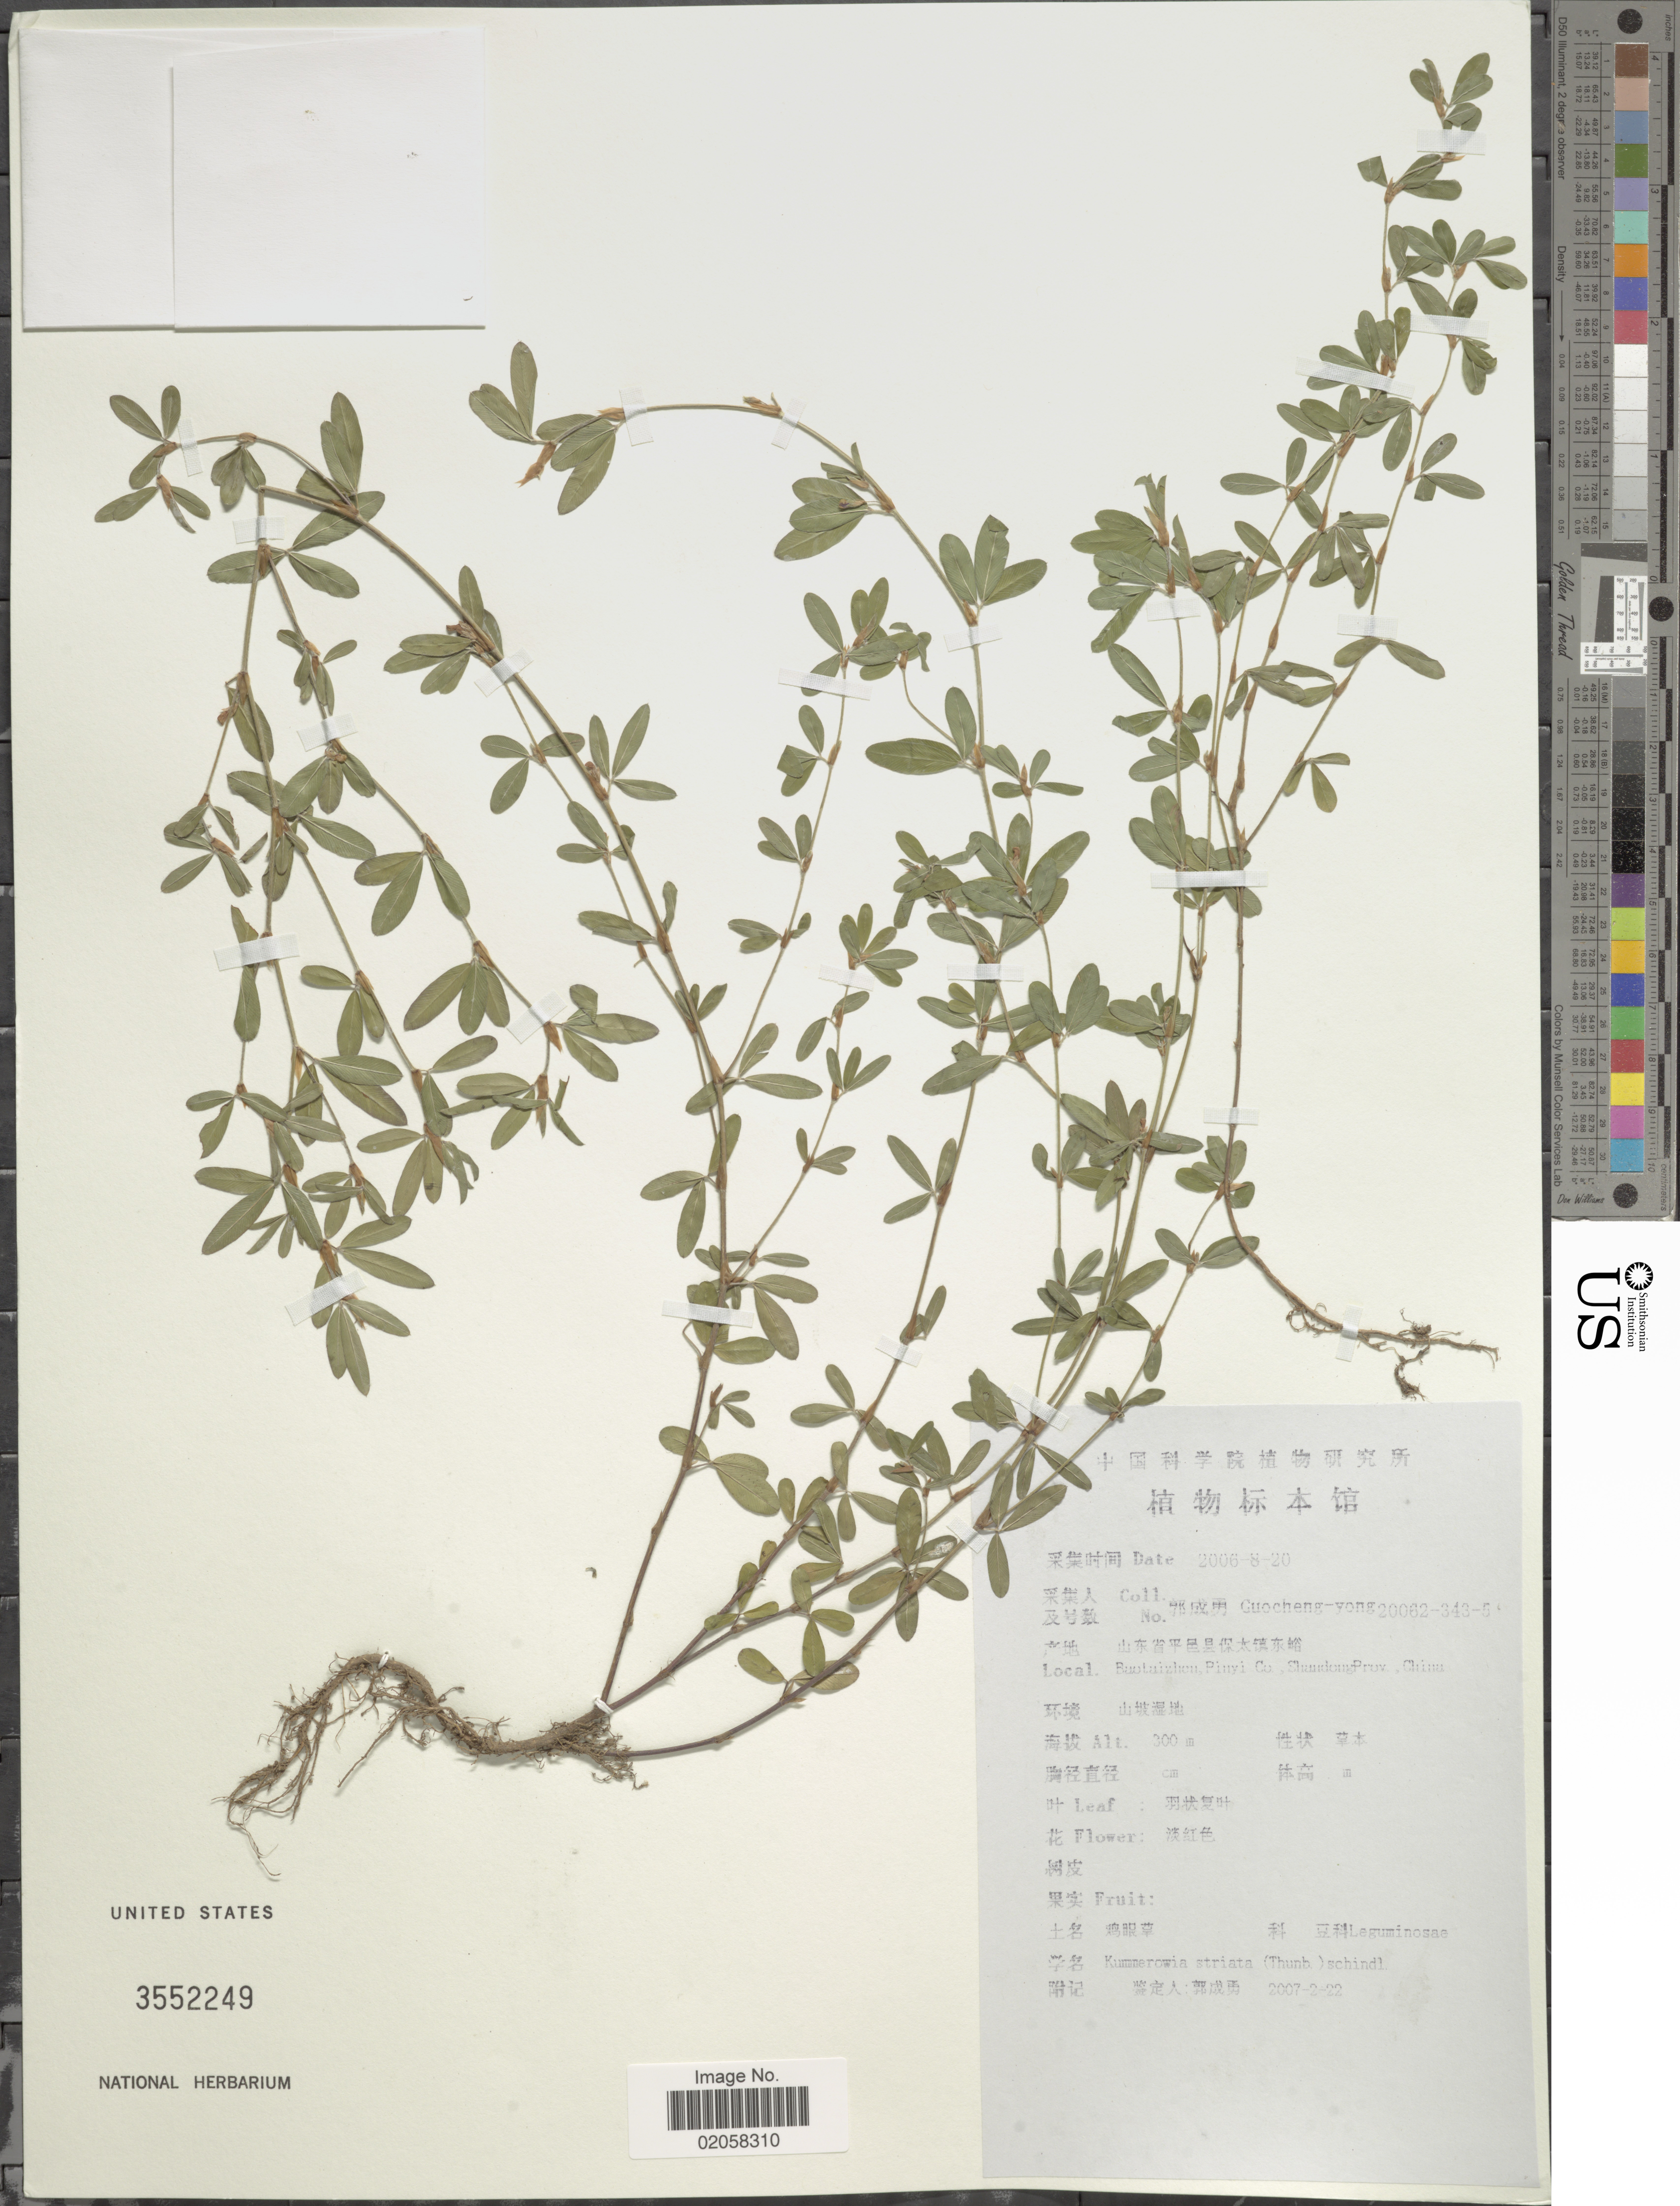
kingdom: Plantae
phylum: Tracheophyta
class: Magnoliopsida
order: Fabales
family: Fabaceae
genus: Kummerowia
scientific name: Kummerowia striata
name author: (Thunb.) Schindl.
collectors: Guo cheng-yong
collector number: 20062-343-5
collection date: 2006-08-20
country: China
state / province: Shandong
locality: Baotaizhen, Pinyi Co.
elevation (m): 300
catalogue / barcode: US 3552249